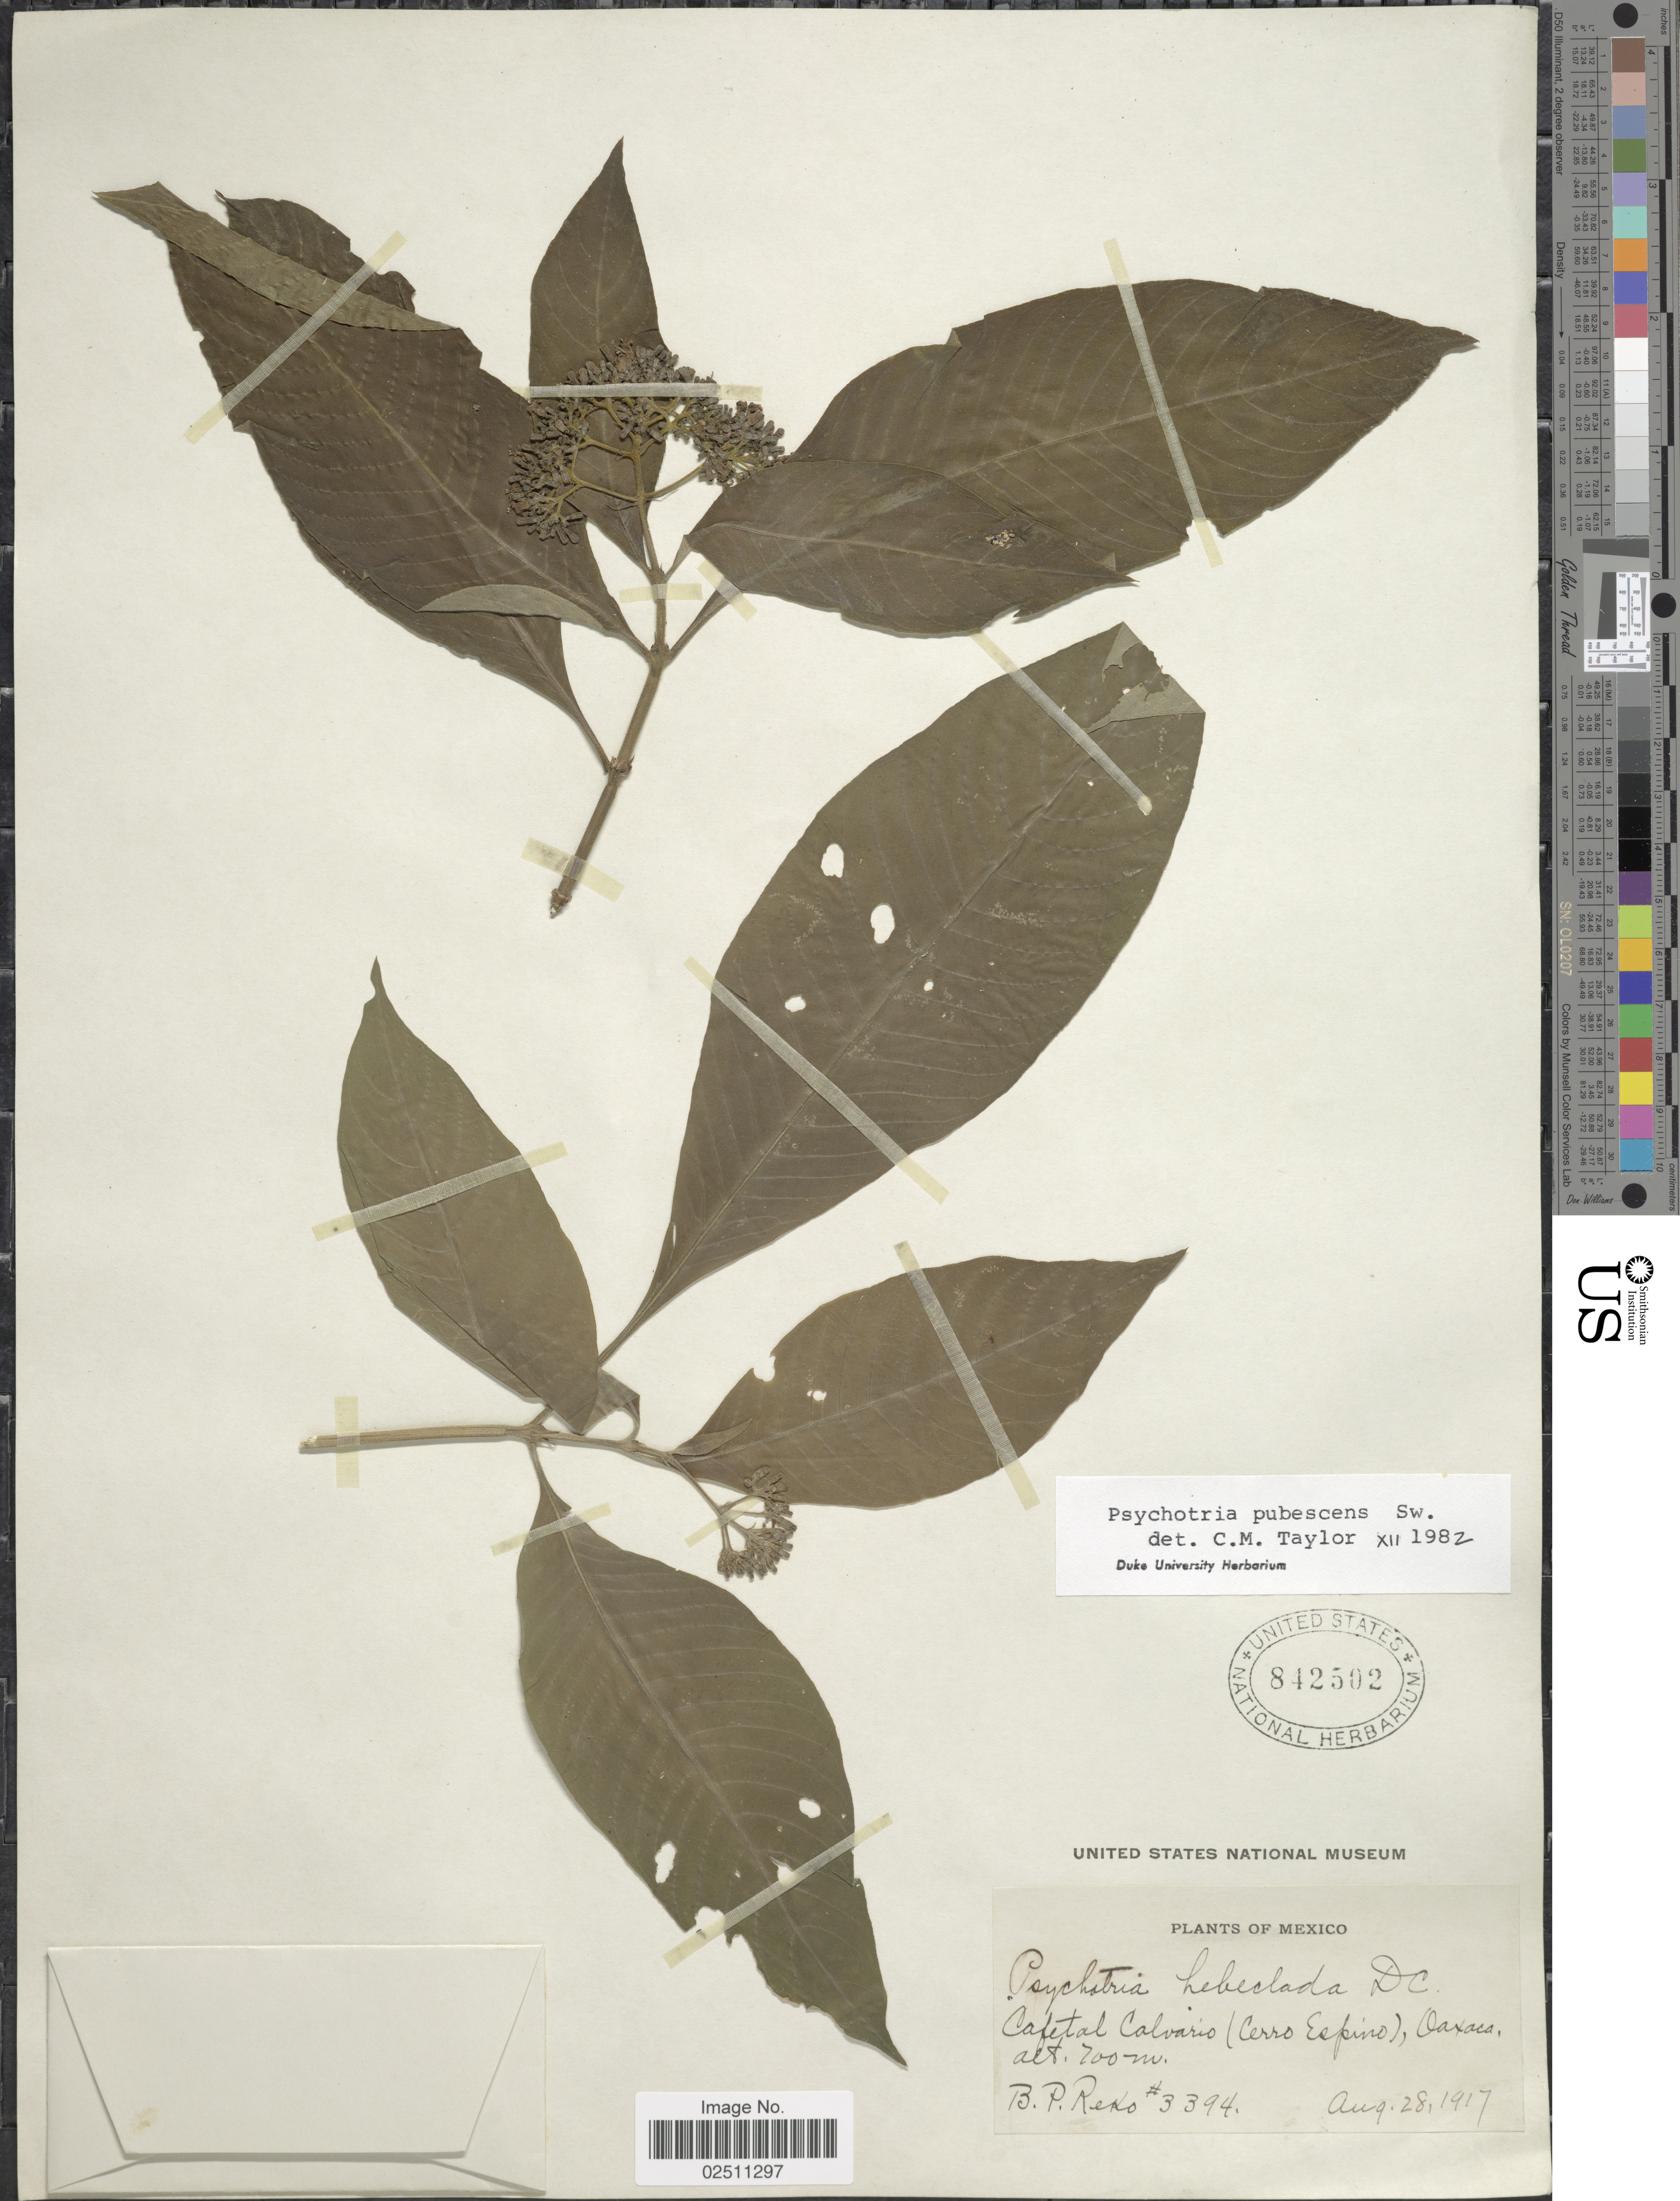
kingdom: Plantae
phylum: Tracheophyta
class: Magnoliopsida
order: Gentianales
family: Rubiaceae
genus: Psychotria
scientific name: Psychotria pubescens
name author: Sw.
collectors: B. P. Reko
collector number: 3394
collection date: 1917-08-28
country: Mexico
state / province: Oaxaca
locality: Cafetal Calvario (Cerro Espino)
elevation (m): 200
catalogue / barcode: US 842502